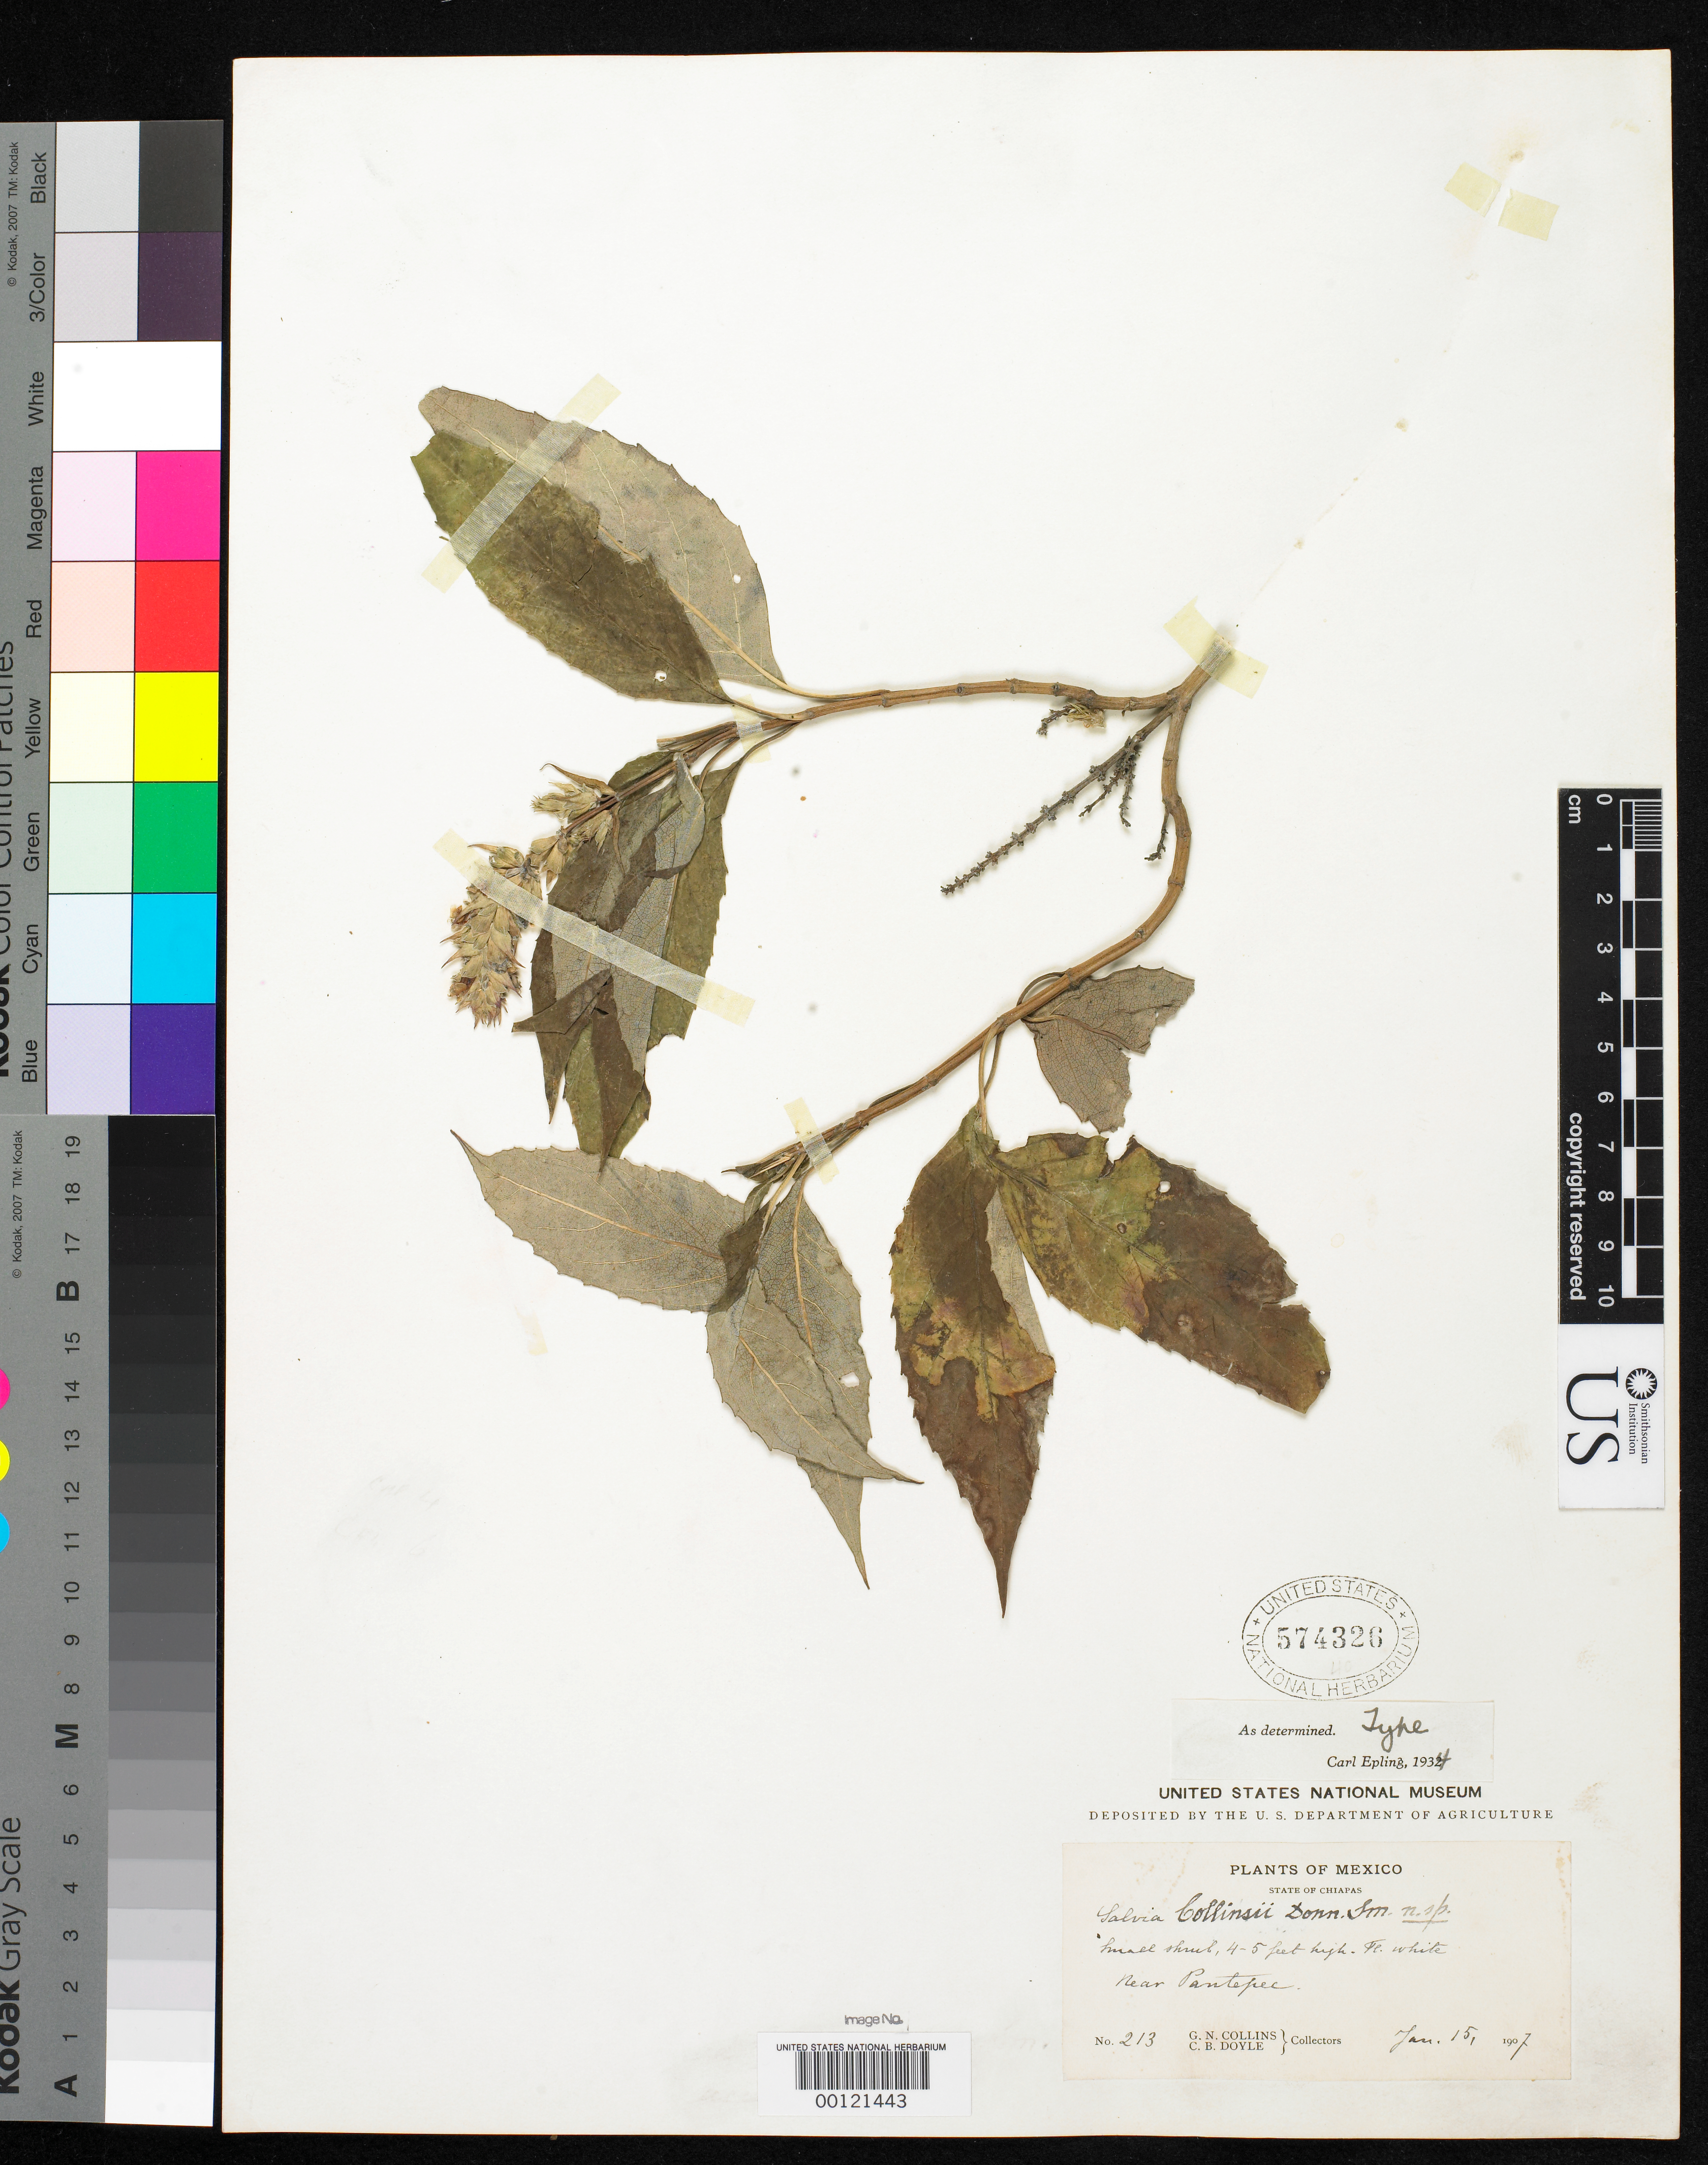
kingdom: Plantae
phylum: Tracheophyta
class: Magnoliopsida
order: Lamiales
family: Lamiaceae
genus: Salvia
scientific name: Salvia collinsii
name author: Donn. Sm.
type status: Holotype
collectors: G. Collins & C. Doyle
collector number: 213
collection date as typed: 15 Jan 1907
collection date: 1907-01-15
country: Mexico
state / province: Chiapas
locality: Pantepec.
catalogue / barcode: US 574326